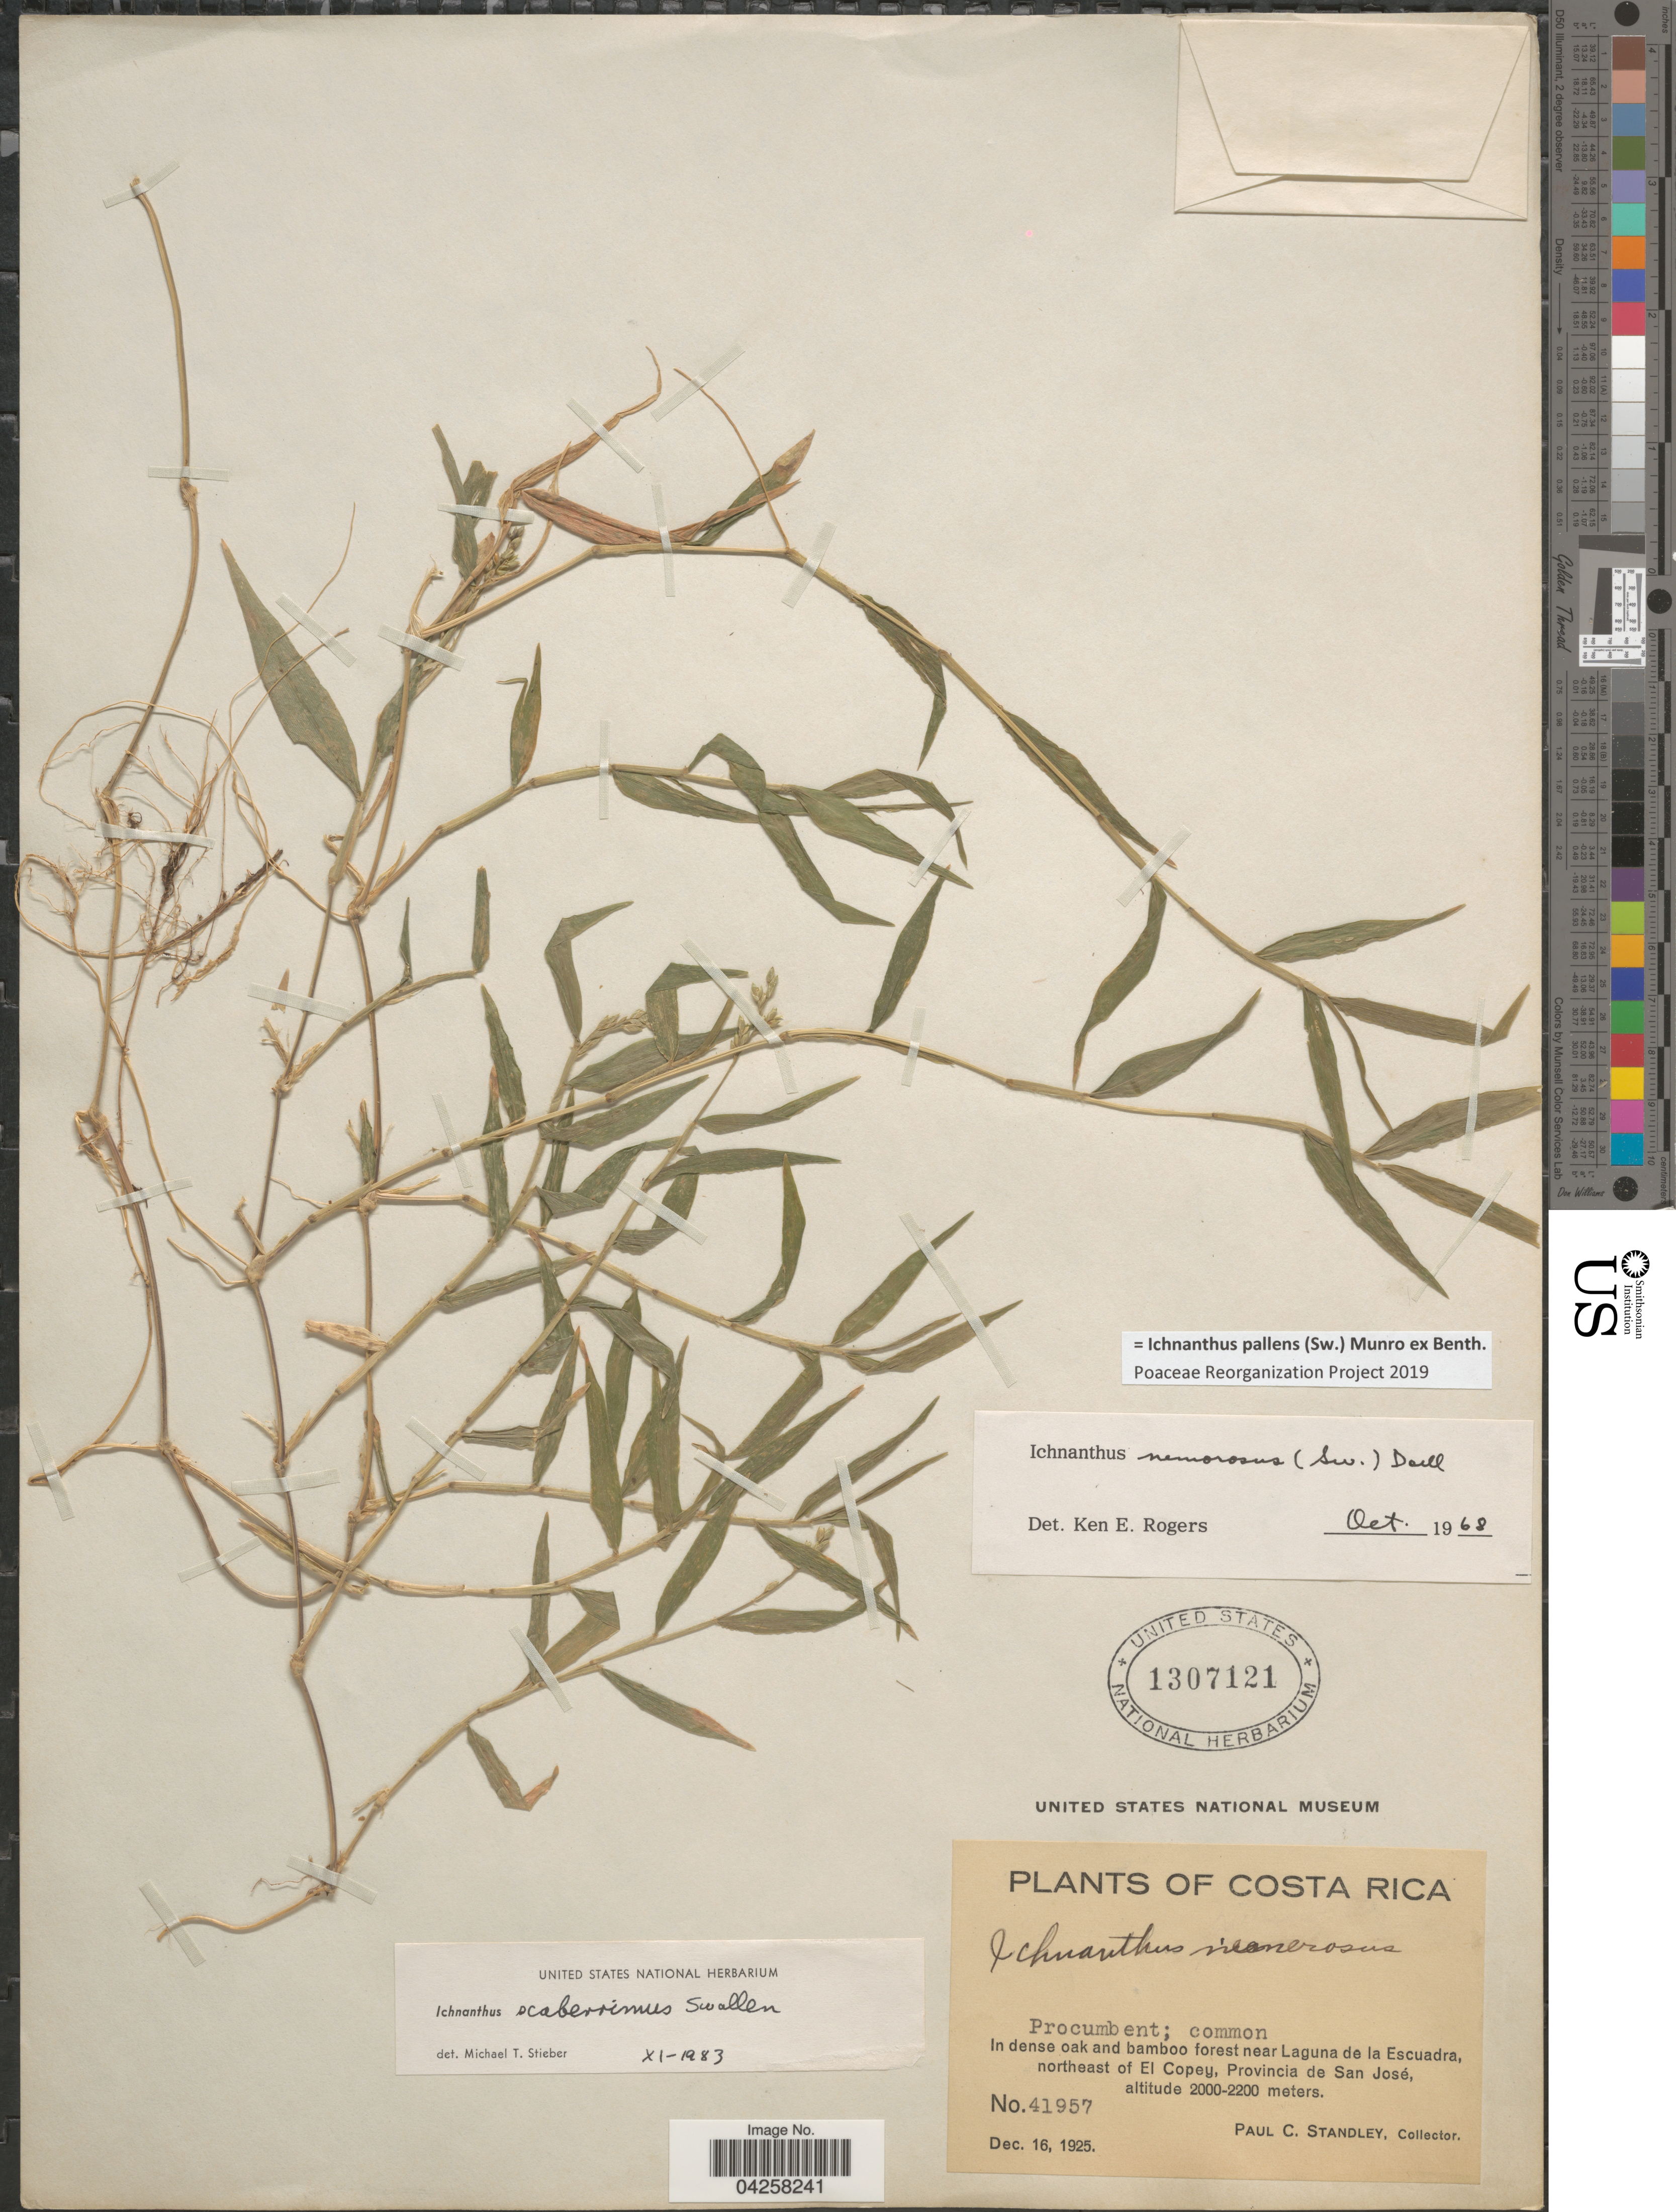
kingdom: Plantae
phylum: Tracheophyta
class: Liliopsida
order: Poales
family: Poaceae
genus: Ichnanthus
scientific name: Ichnanthus pallens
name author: (Sw.) Munro ex Benth.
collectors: P. C. Standley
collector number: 41957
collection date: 1925-12-16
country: Costa Rica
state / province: San José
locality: In dense oak and bamboo forest near Laguna de la Escuadra, northeast of El Copey.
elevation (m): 2000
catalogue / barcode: US 1307121